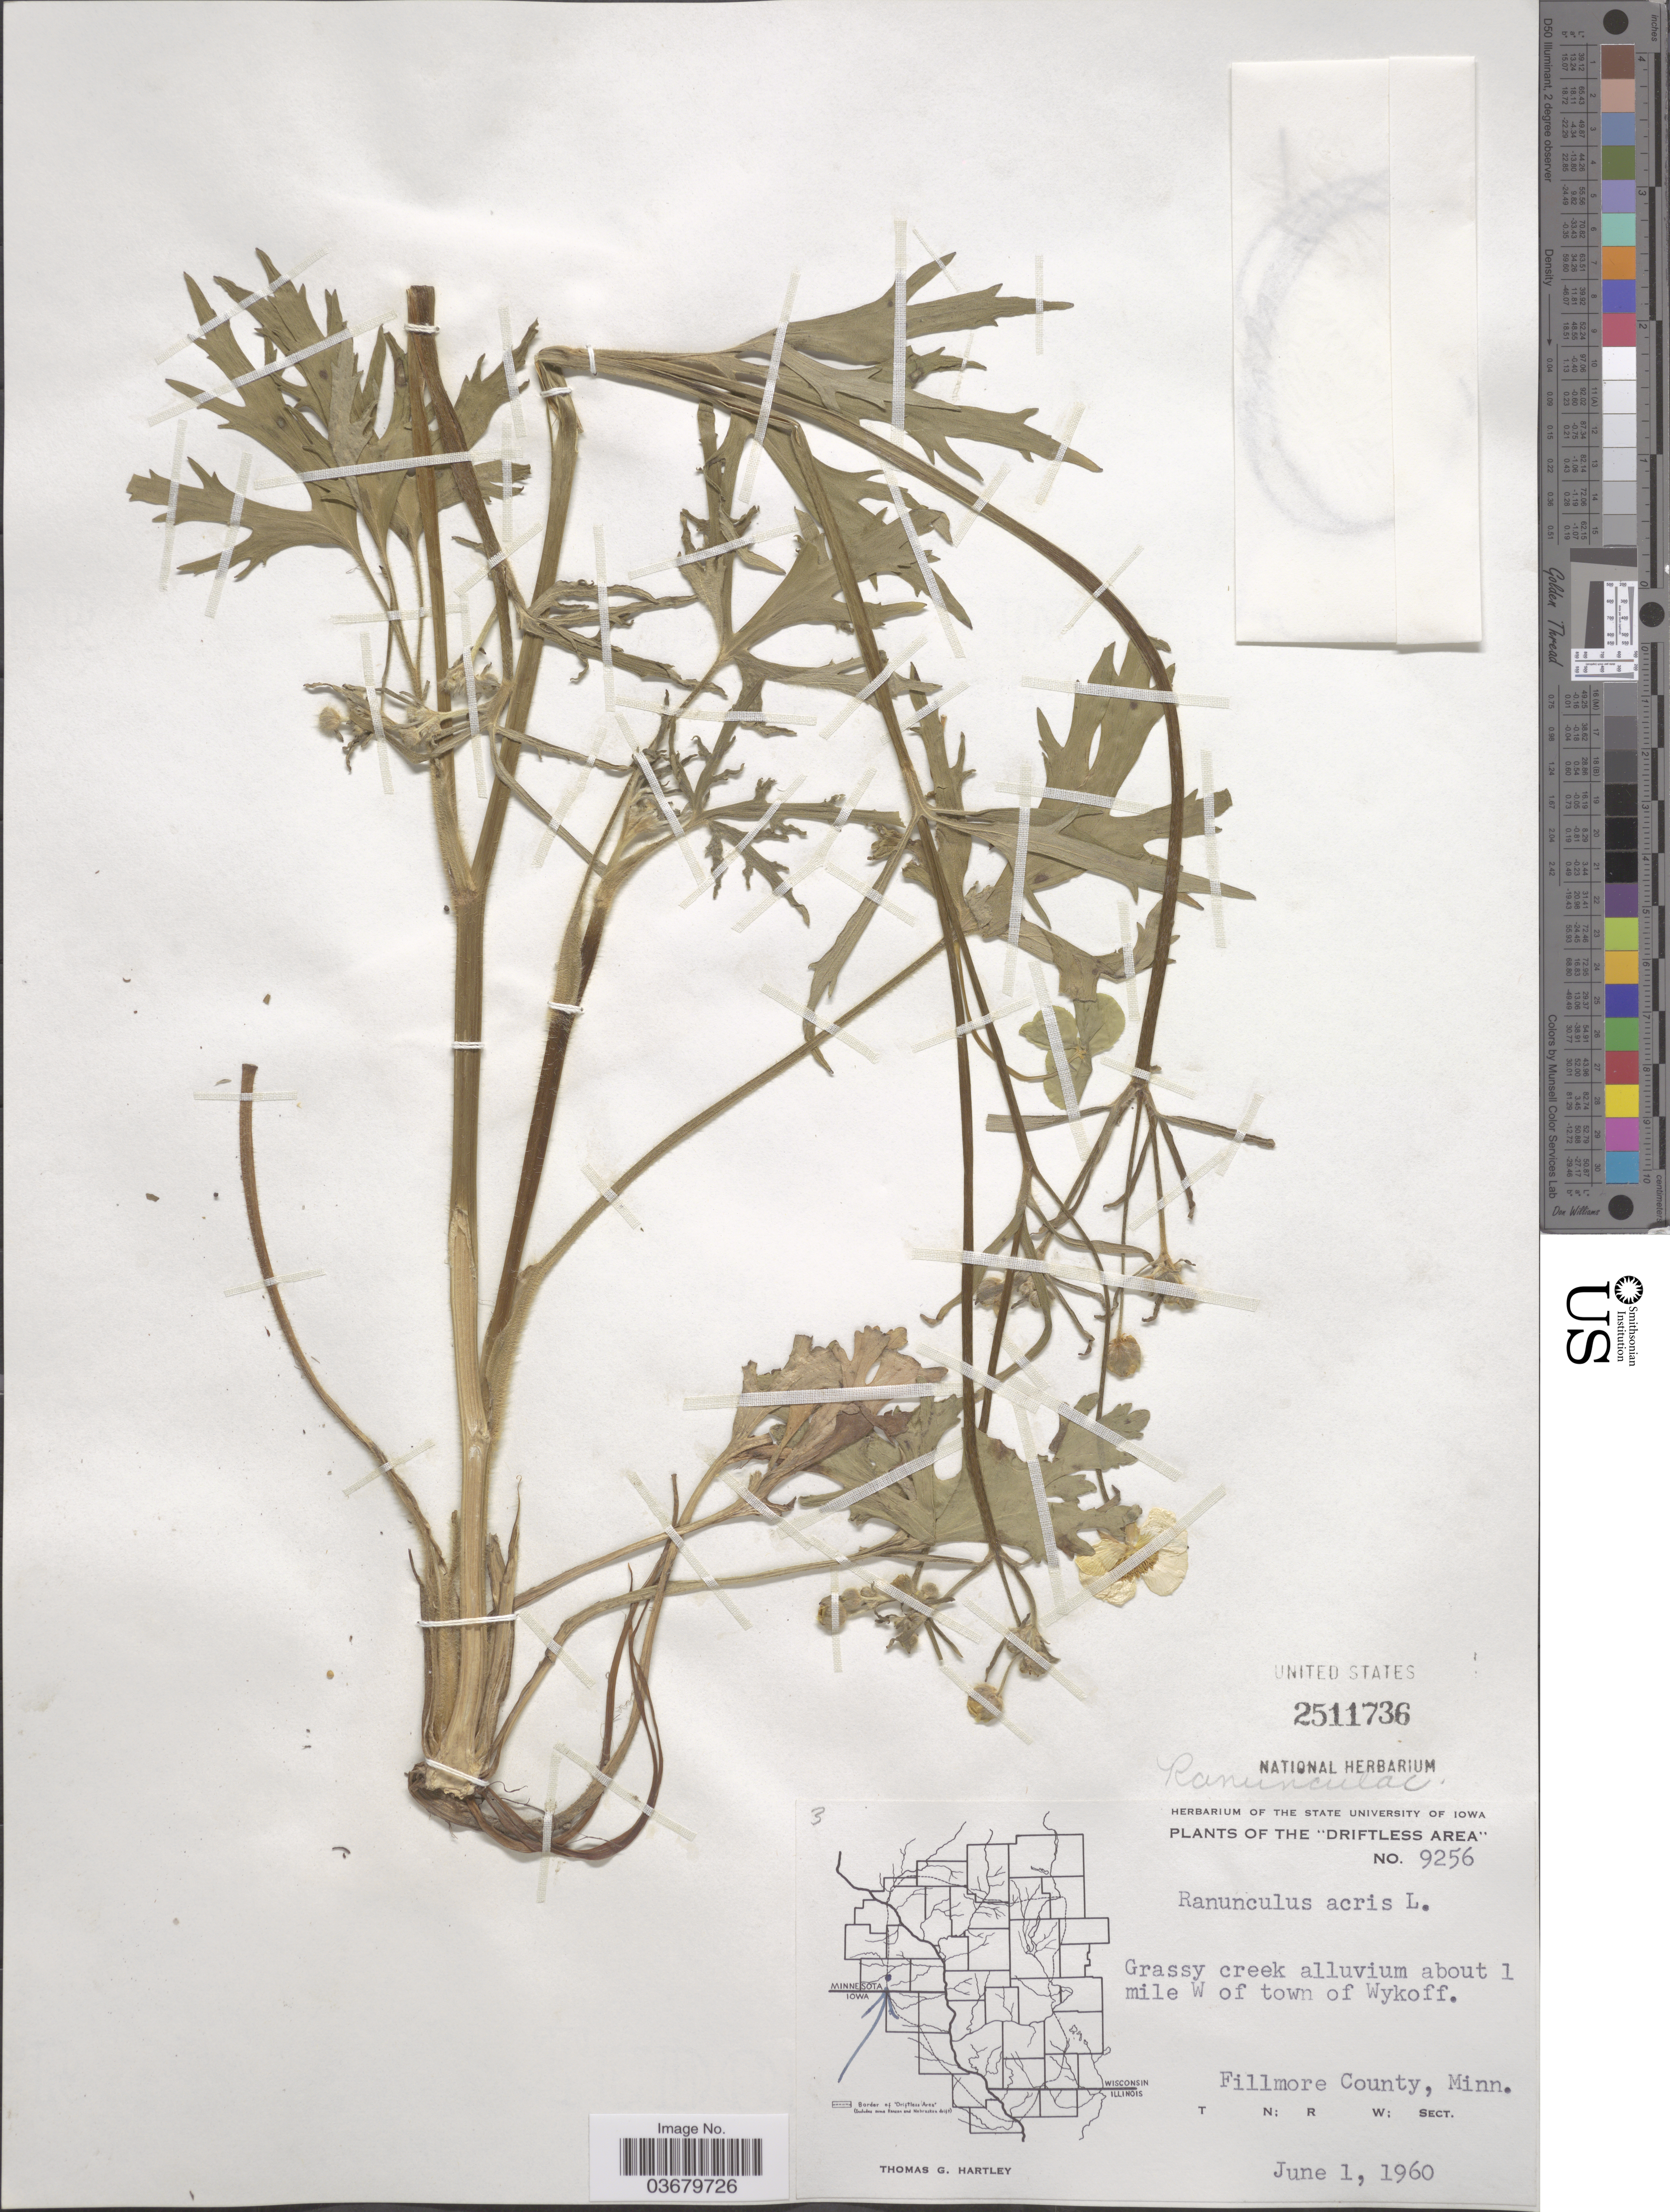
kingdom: Plantae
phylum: Tracheophyta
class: Magnoliopsida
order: Ranunculales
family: Ranunculaceae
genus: Ranunculus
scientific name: Ranunculus acris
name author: L.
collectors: T. G. Hartley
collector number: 9256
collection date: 1960-06-01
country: United States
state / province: Minnesota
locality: The "Driftless Area". Grassy creek alluvium about 1 mile W of town of Wykoff. Fillmore County.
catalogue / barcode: US 2511736